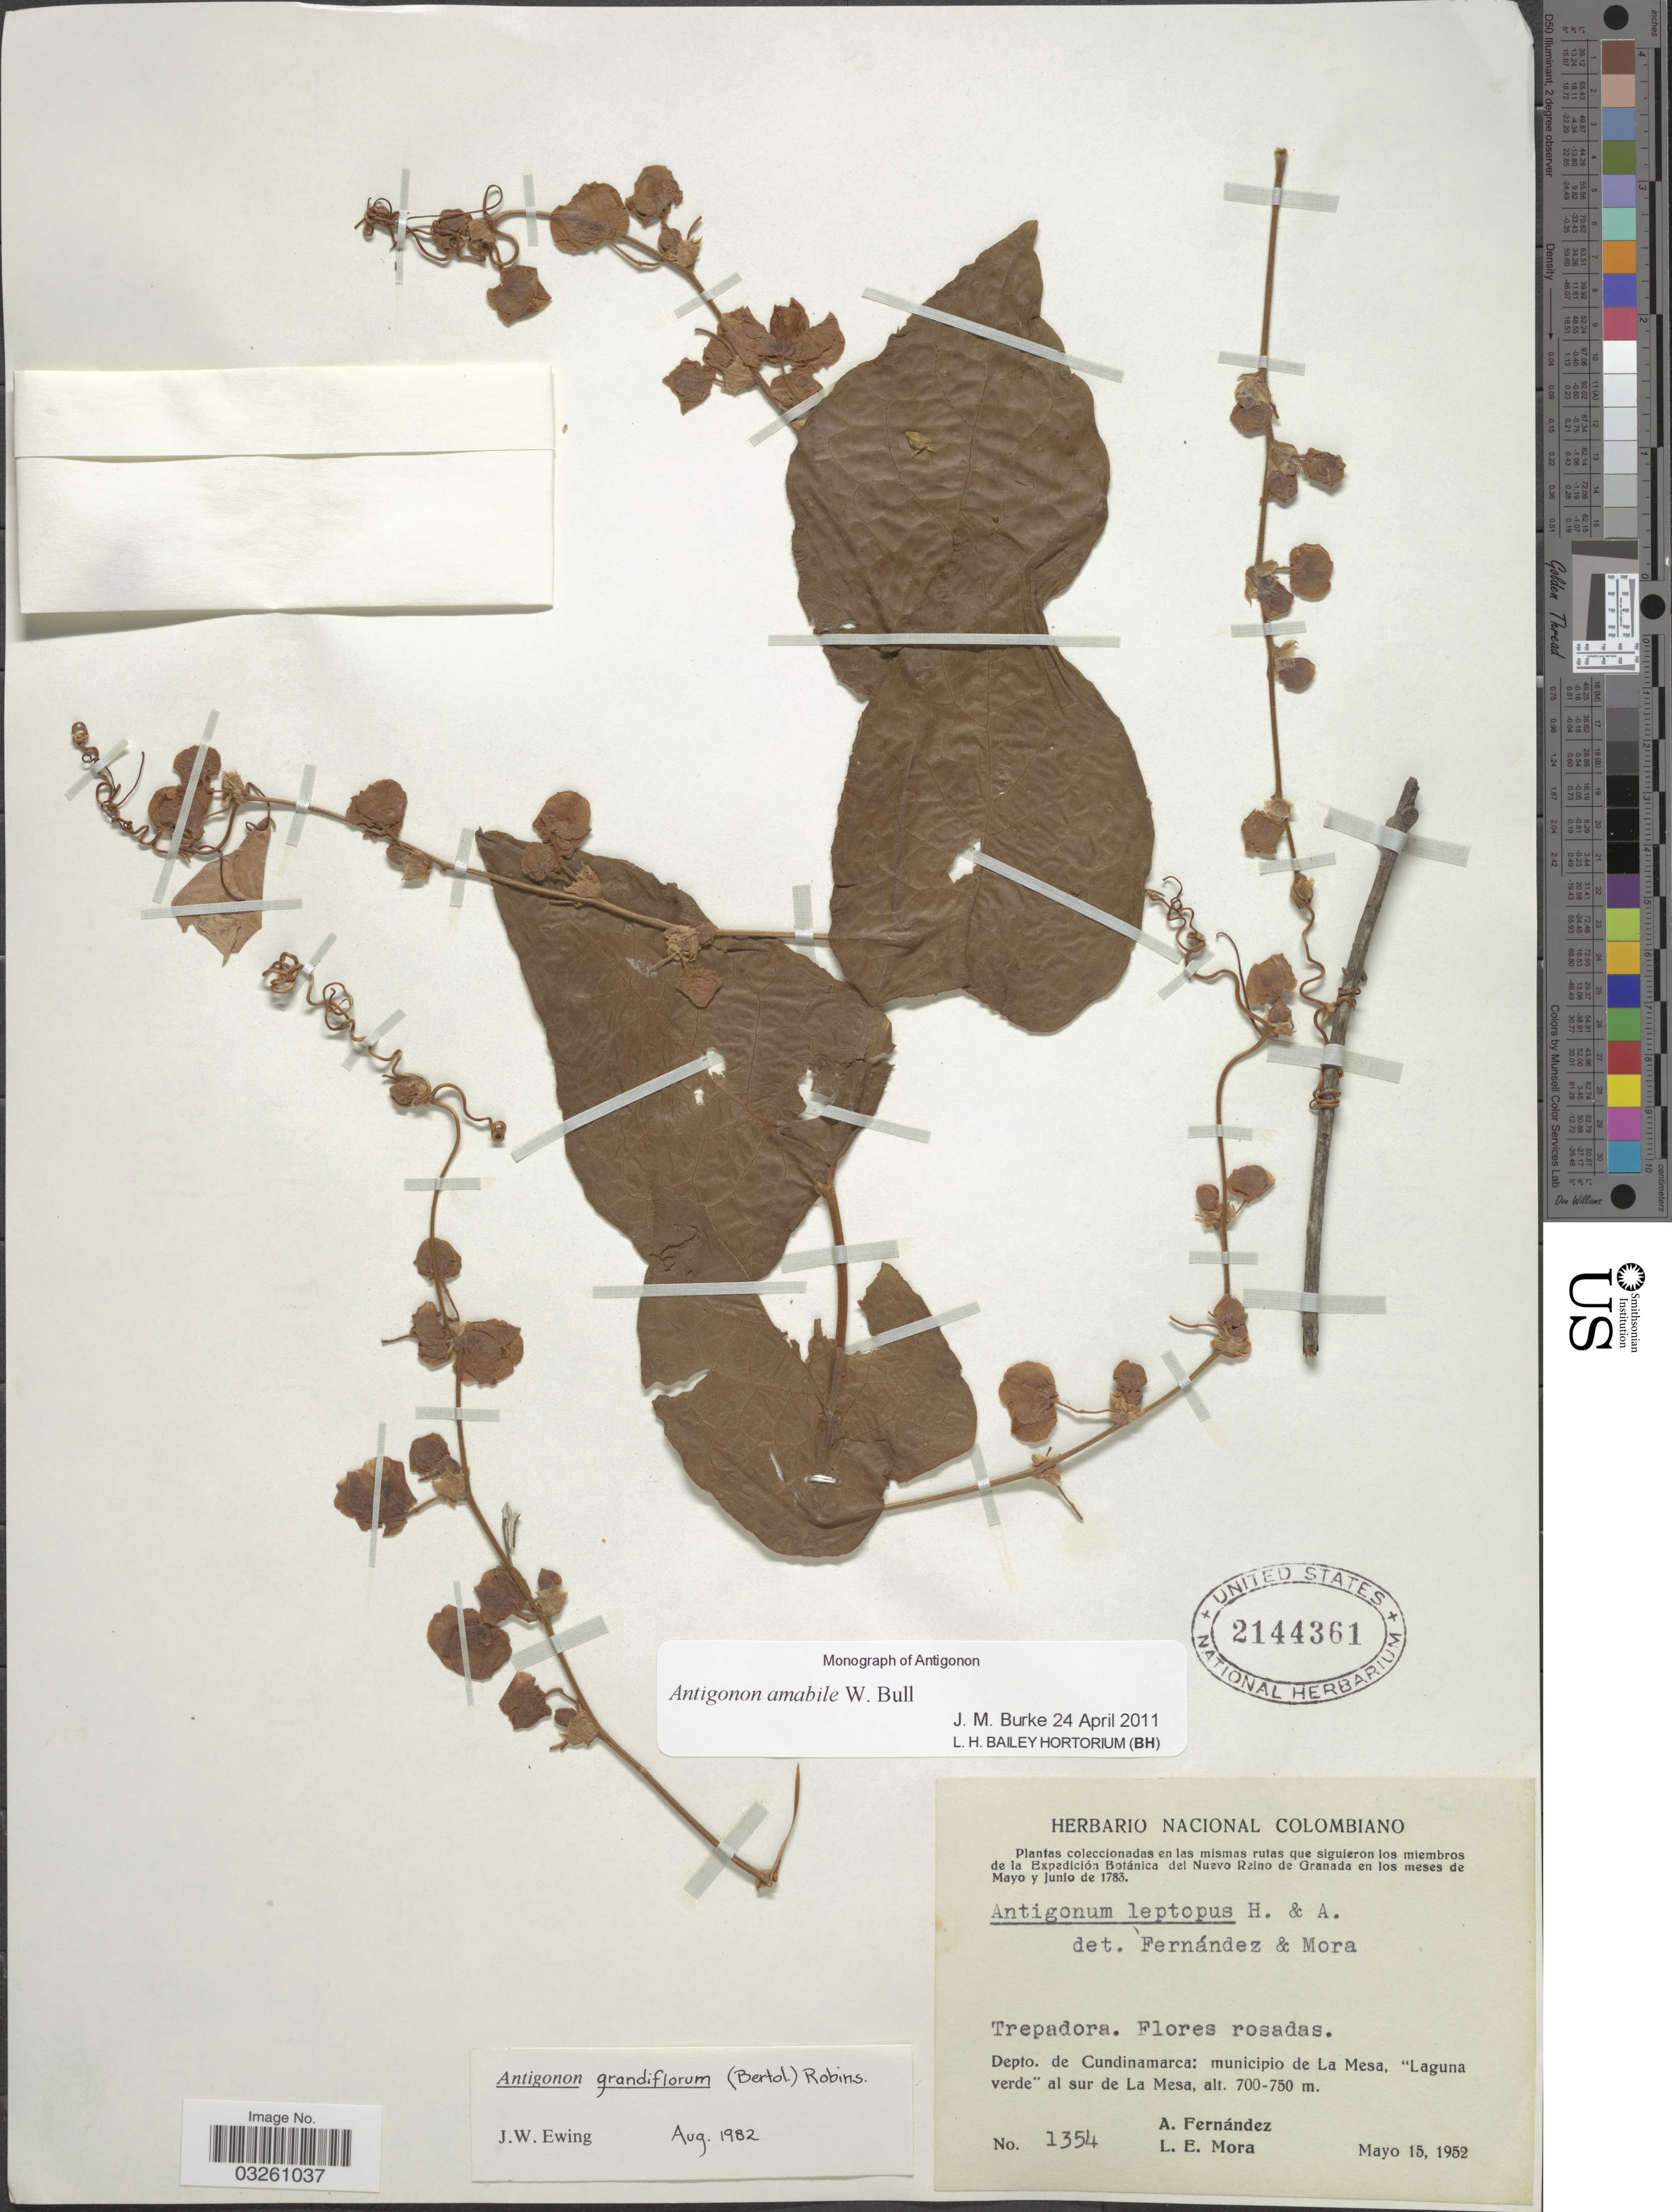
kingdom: Plantae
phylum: Tracheophyta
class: Magnoliopsida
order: Caryophyllales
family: Polygonaceae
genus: Antigonon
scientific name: Antigonon amabile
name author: W. Bull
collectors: A. Fernández & L. Mora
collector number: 1354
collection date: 1952-05-15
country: Colombia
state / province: Cundinamarca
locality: Depto. de Cundinamarca: municipio de La Mesa, "Laguna verde" al sur de La Mesa.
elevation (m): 700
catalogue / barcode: US 2144361